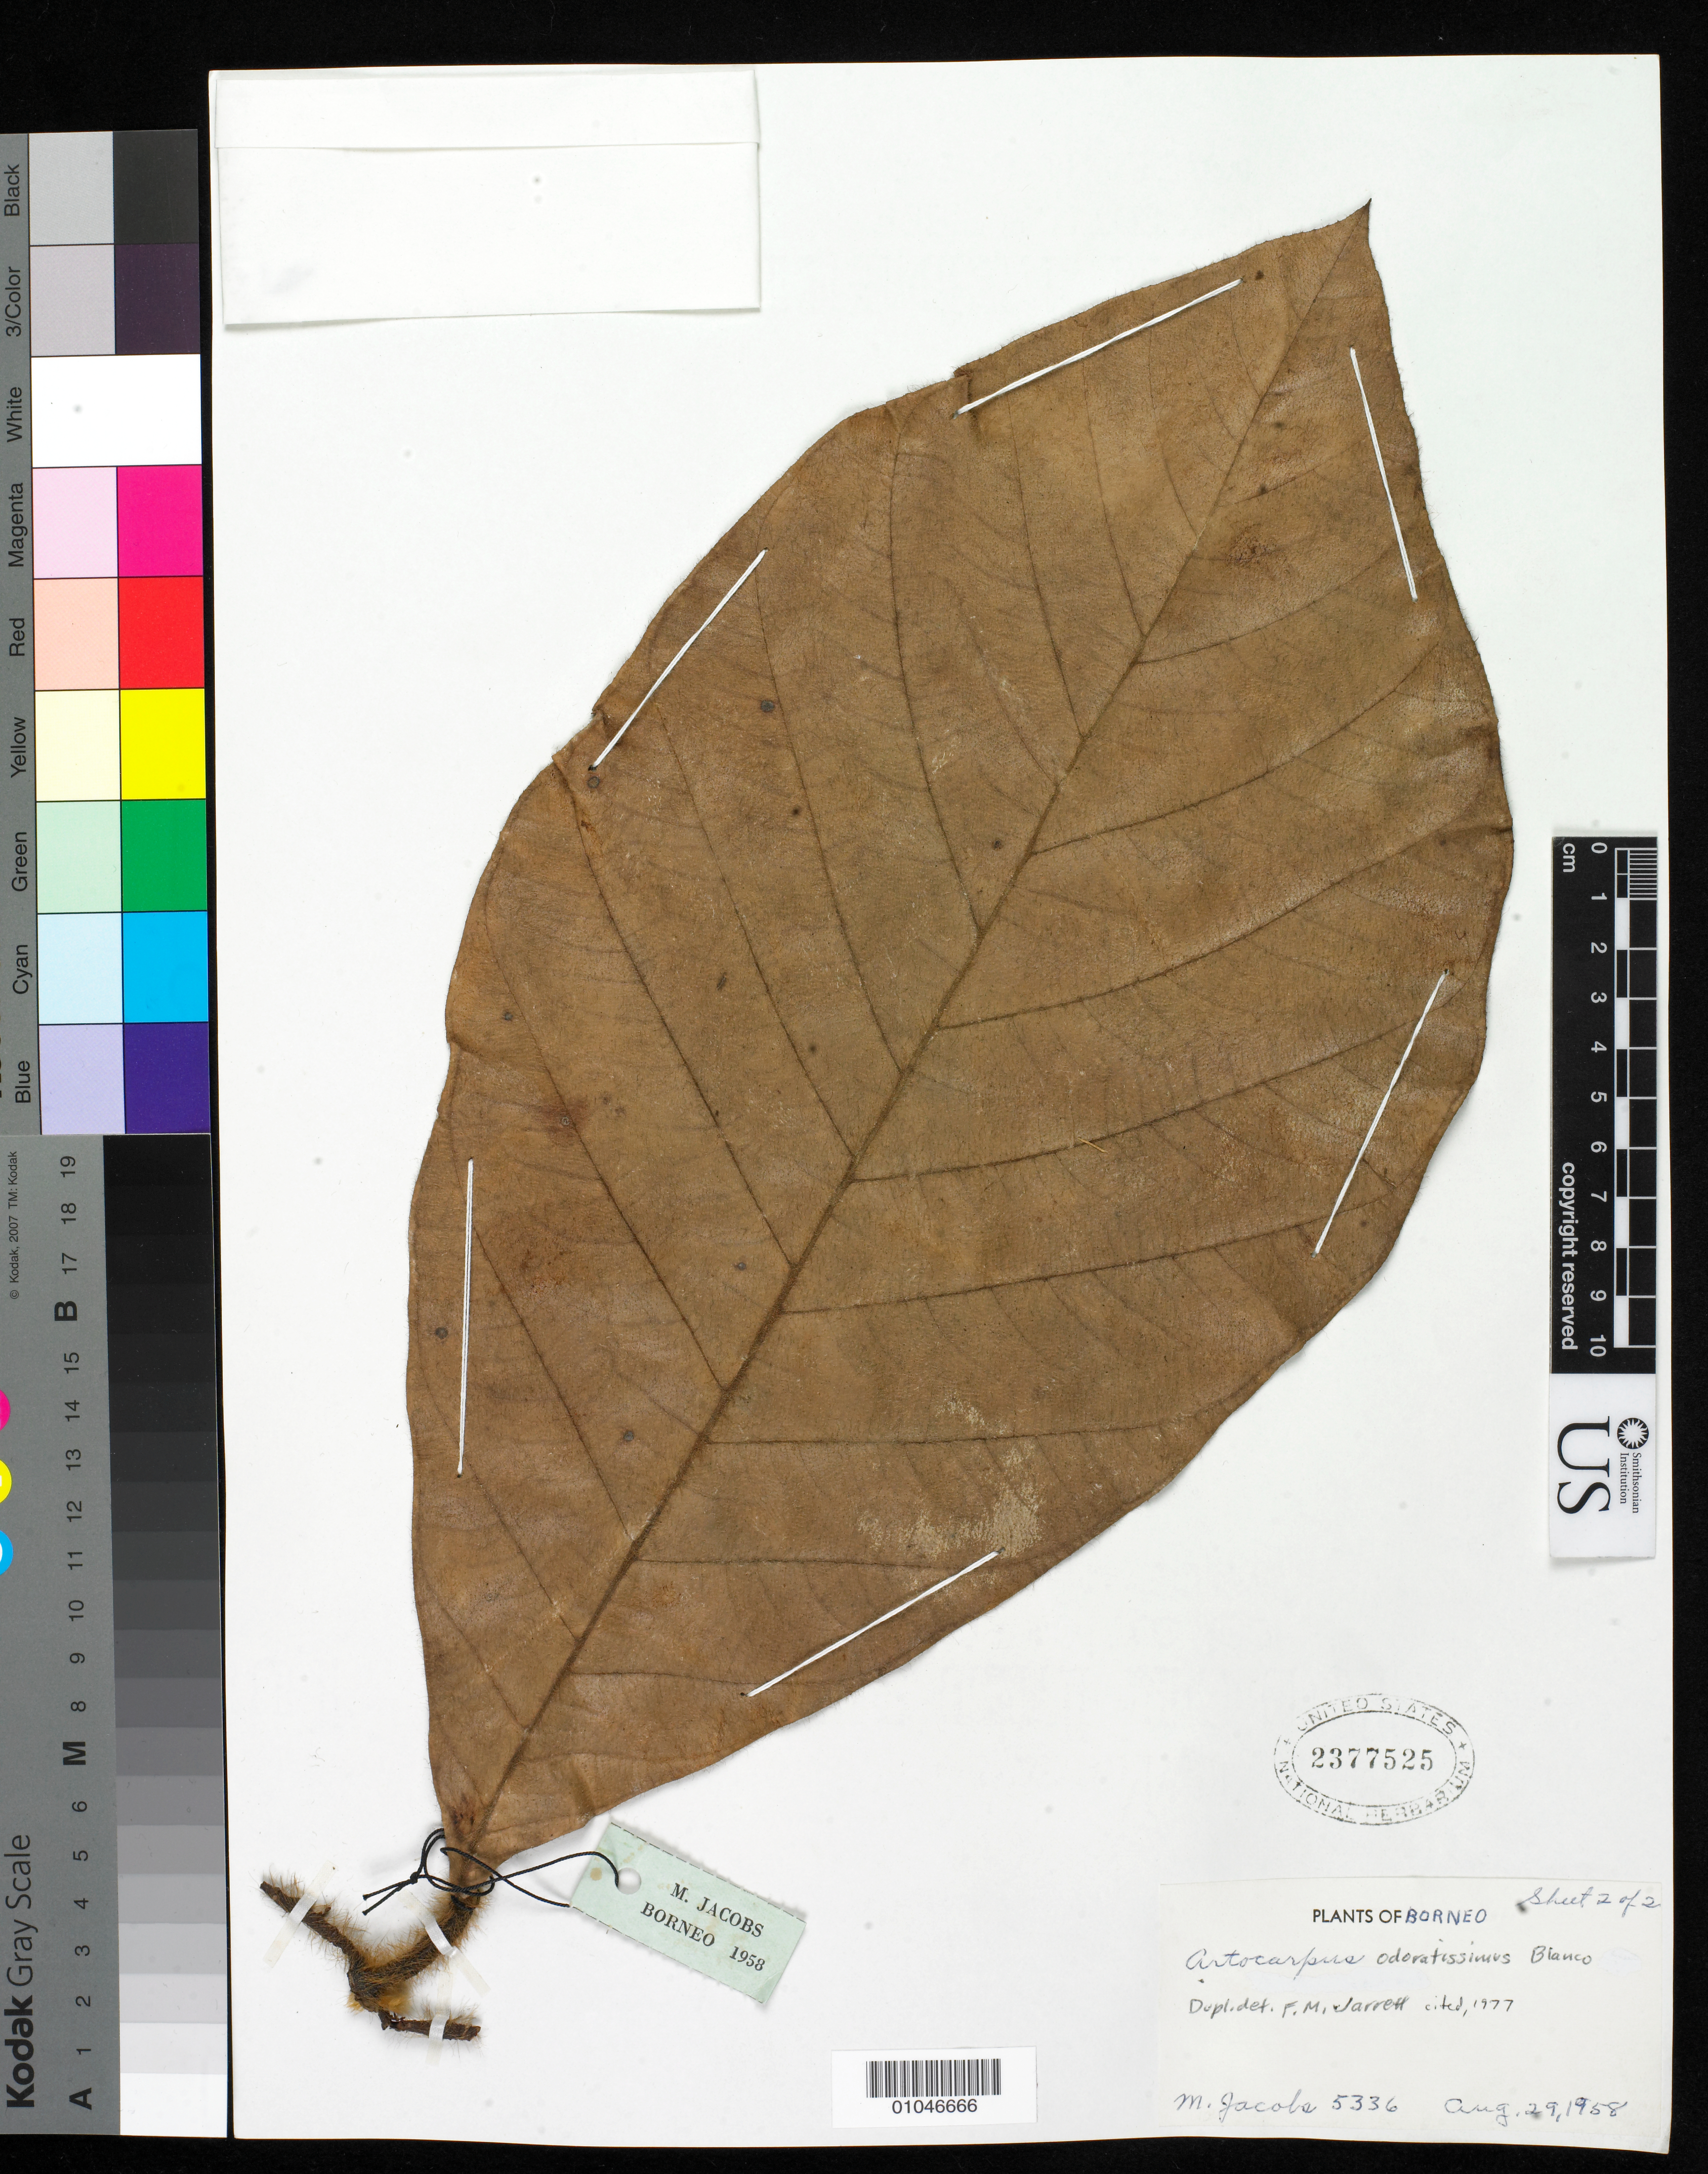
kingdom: Plantae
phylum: Tracheophyta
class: Magnoliopsida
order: Rosales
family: Moraceae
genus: Artocarpus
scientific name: Artocarpus odoratissimus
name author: Blanco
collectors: M. R. Jacobs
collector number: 5336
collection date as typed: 29 Aug 1958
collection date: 1958-08-29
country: Malaysia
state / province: Sarawak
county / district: Kapit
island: Borneo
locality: Belaga subdistrict, left bank of Rajang river c. 10 km below Belaga, Segaham range, near Belaga airfield.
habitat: Primary forest on sandstone substratum. Hills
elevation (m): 500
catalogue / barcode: US 2377525